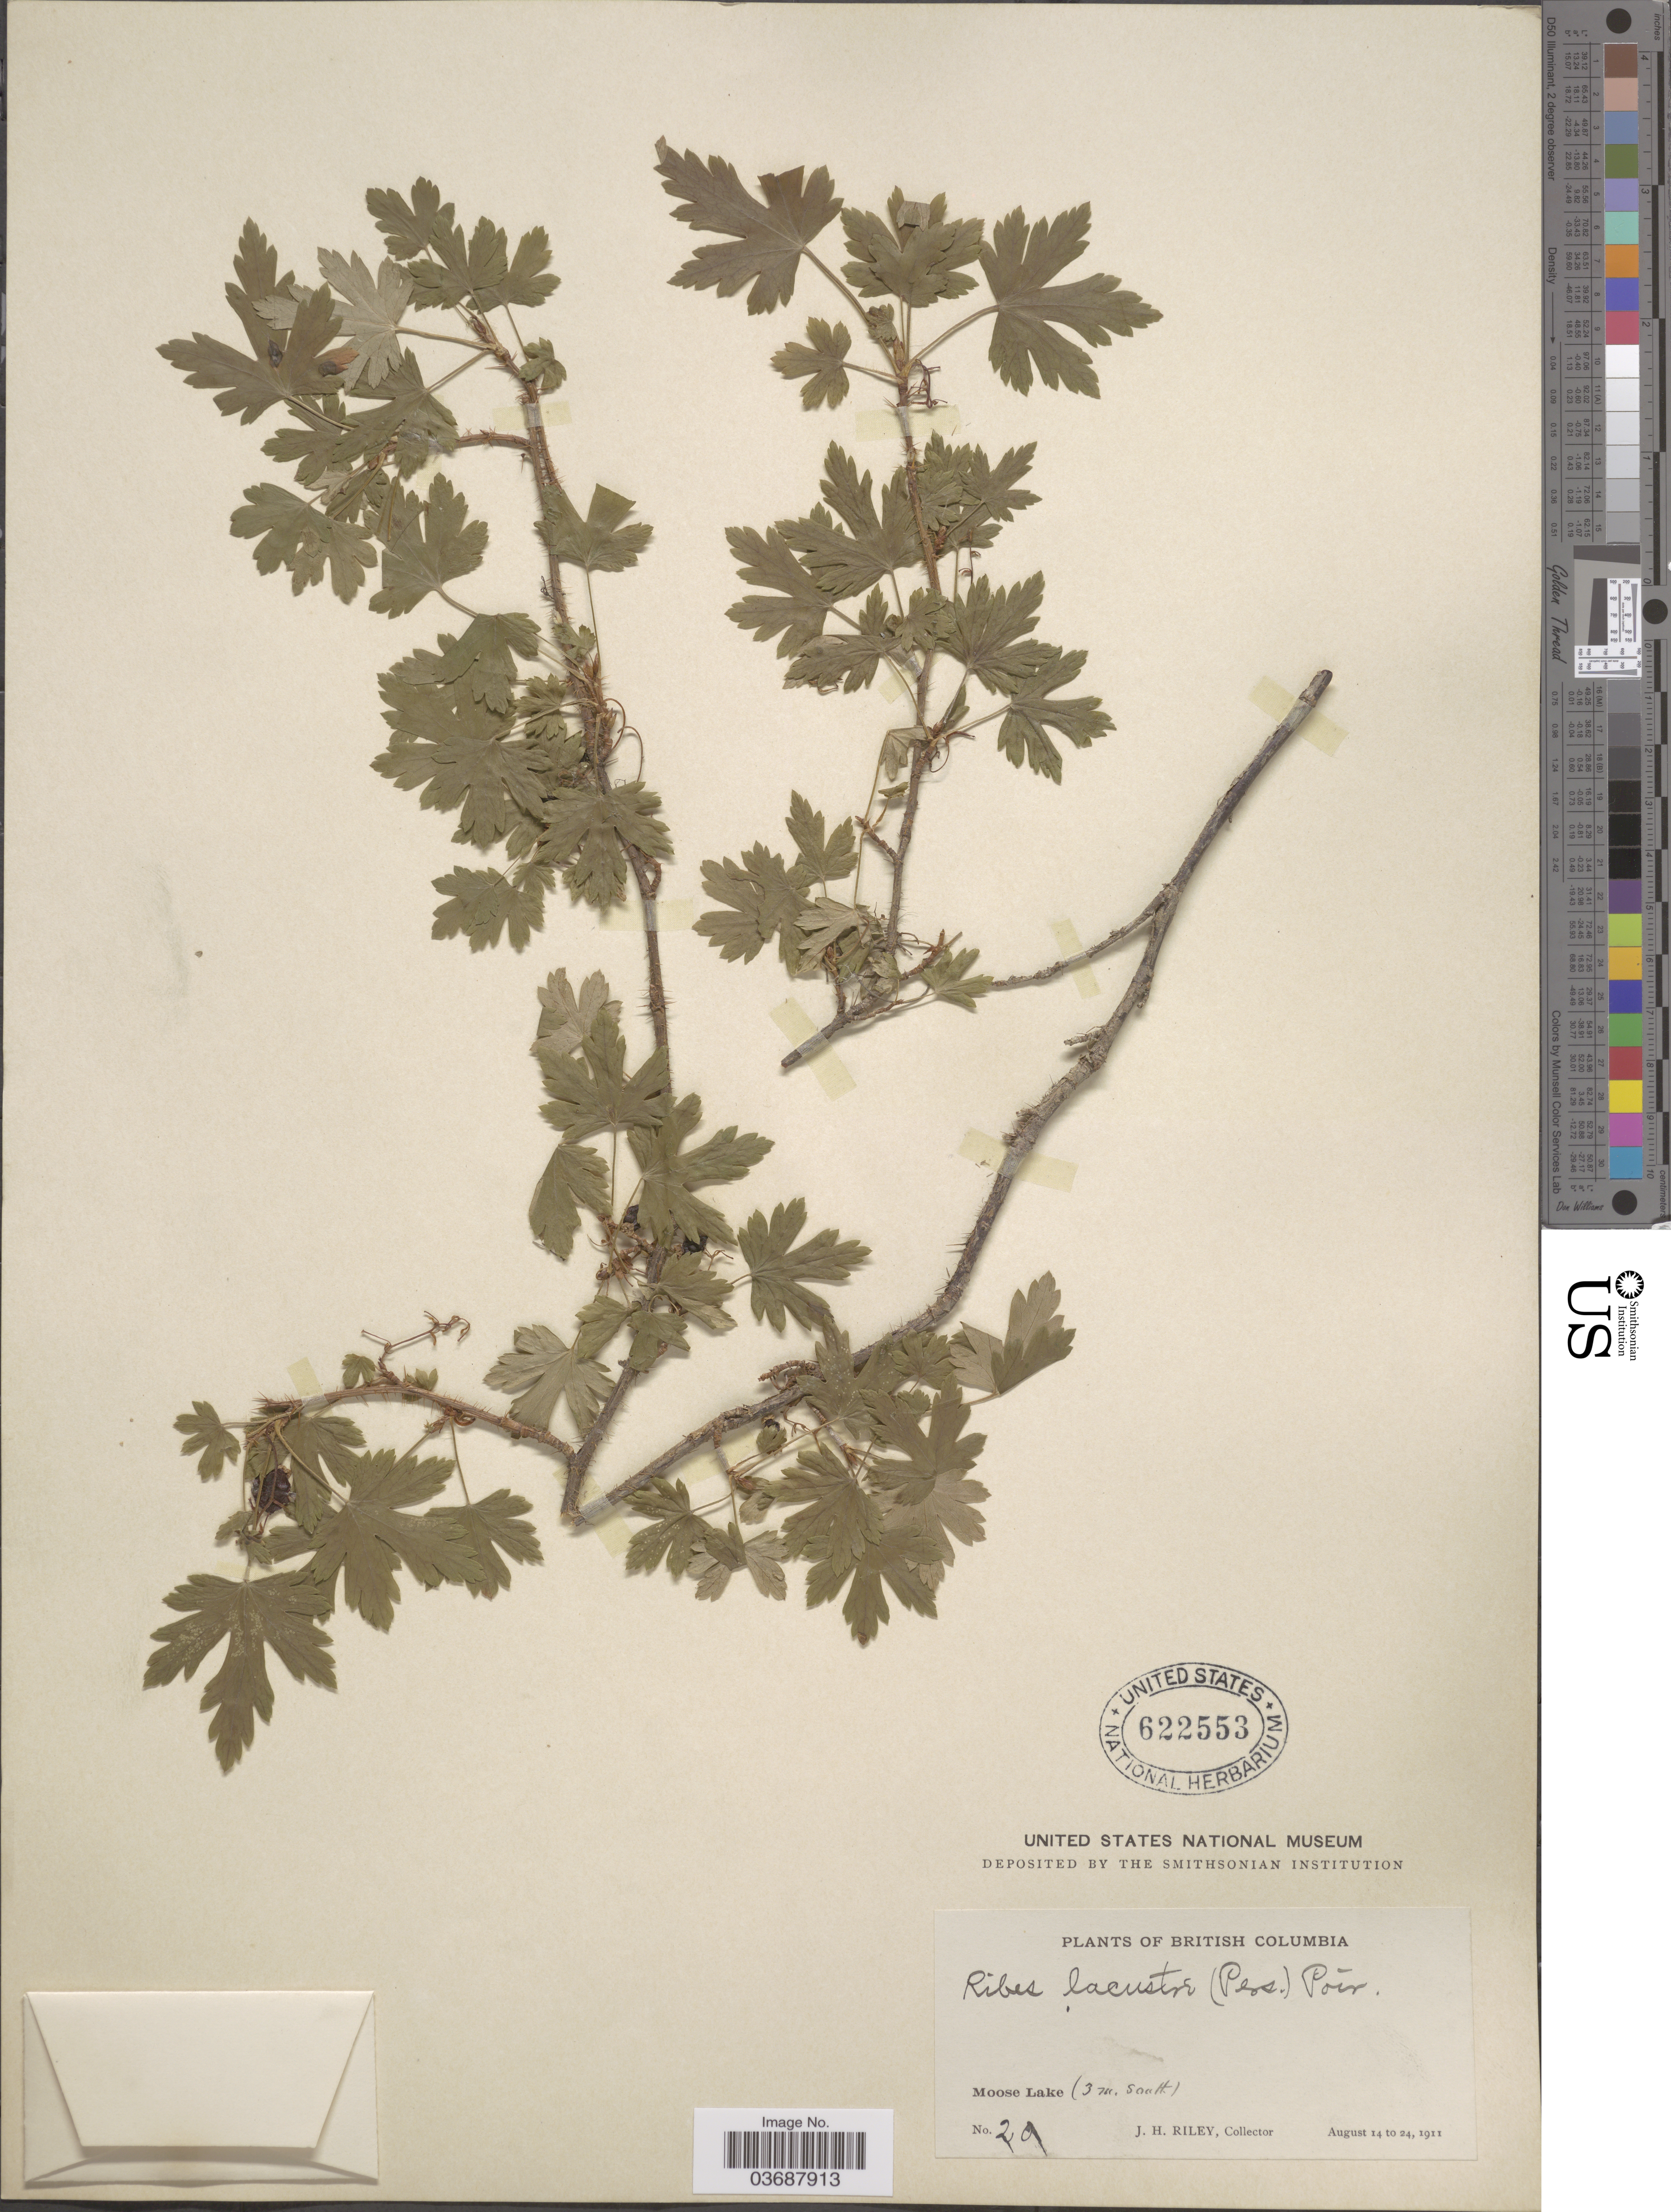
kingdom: Plantae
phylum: Tracheophyta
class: Magnoliopsida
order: Saxifragales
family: Grossulariaceae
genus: Ribes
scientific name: Ribes lacustre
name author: (Pers.) Poir.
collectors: J. H. Riley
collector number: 20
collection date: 1911-08-14/1911-08-24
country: Canada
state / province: British Columbia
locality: Moose Lake (3 m. south).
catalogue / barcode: US 622553